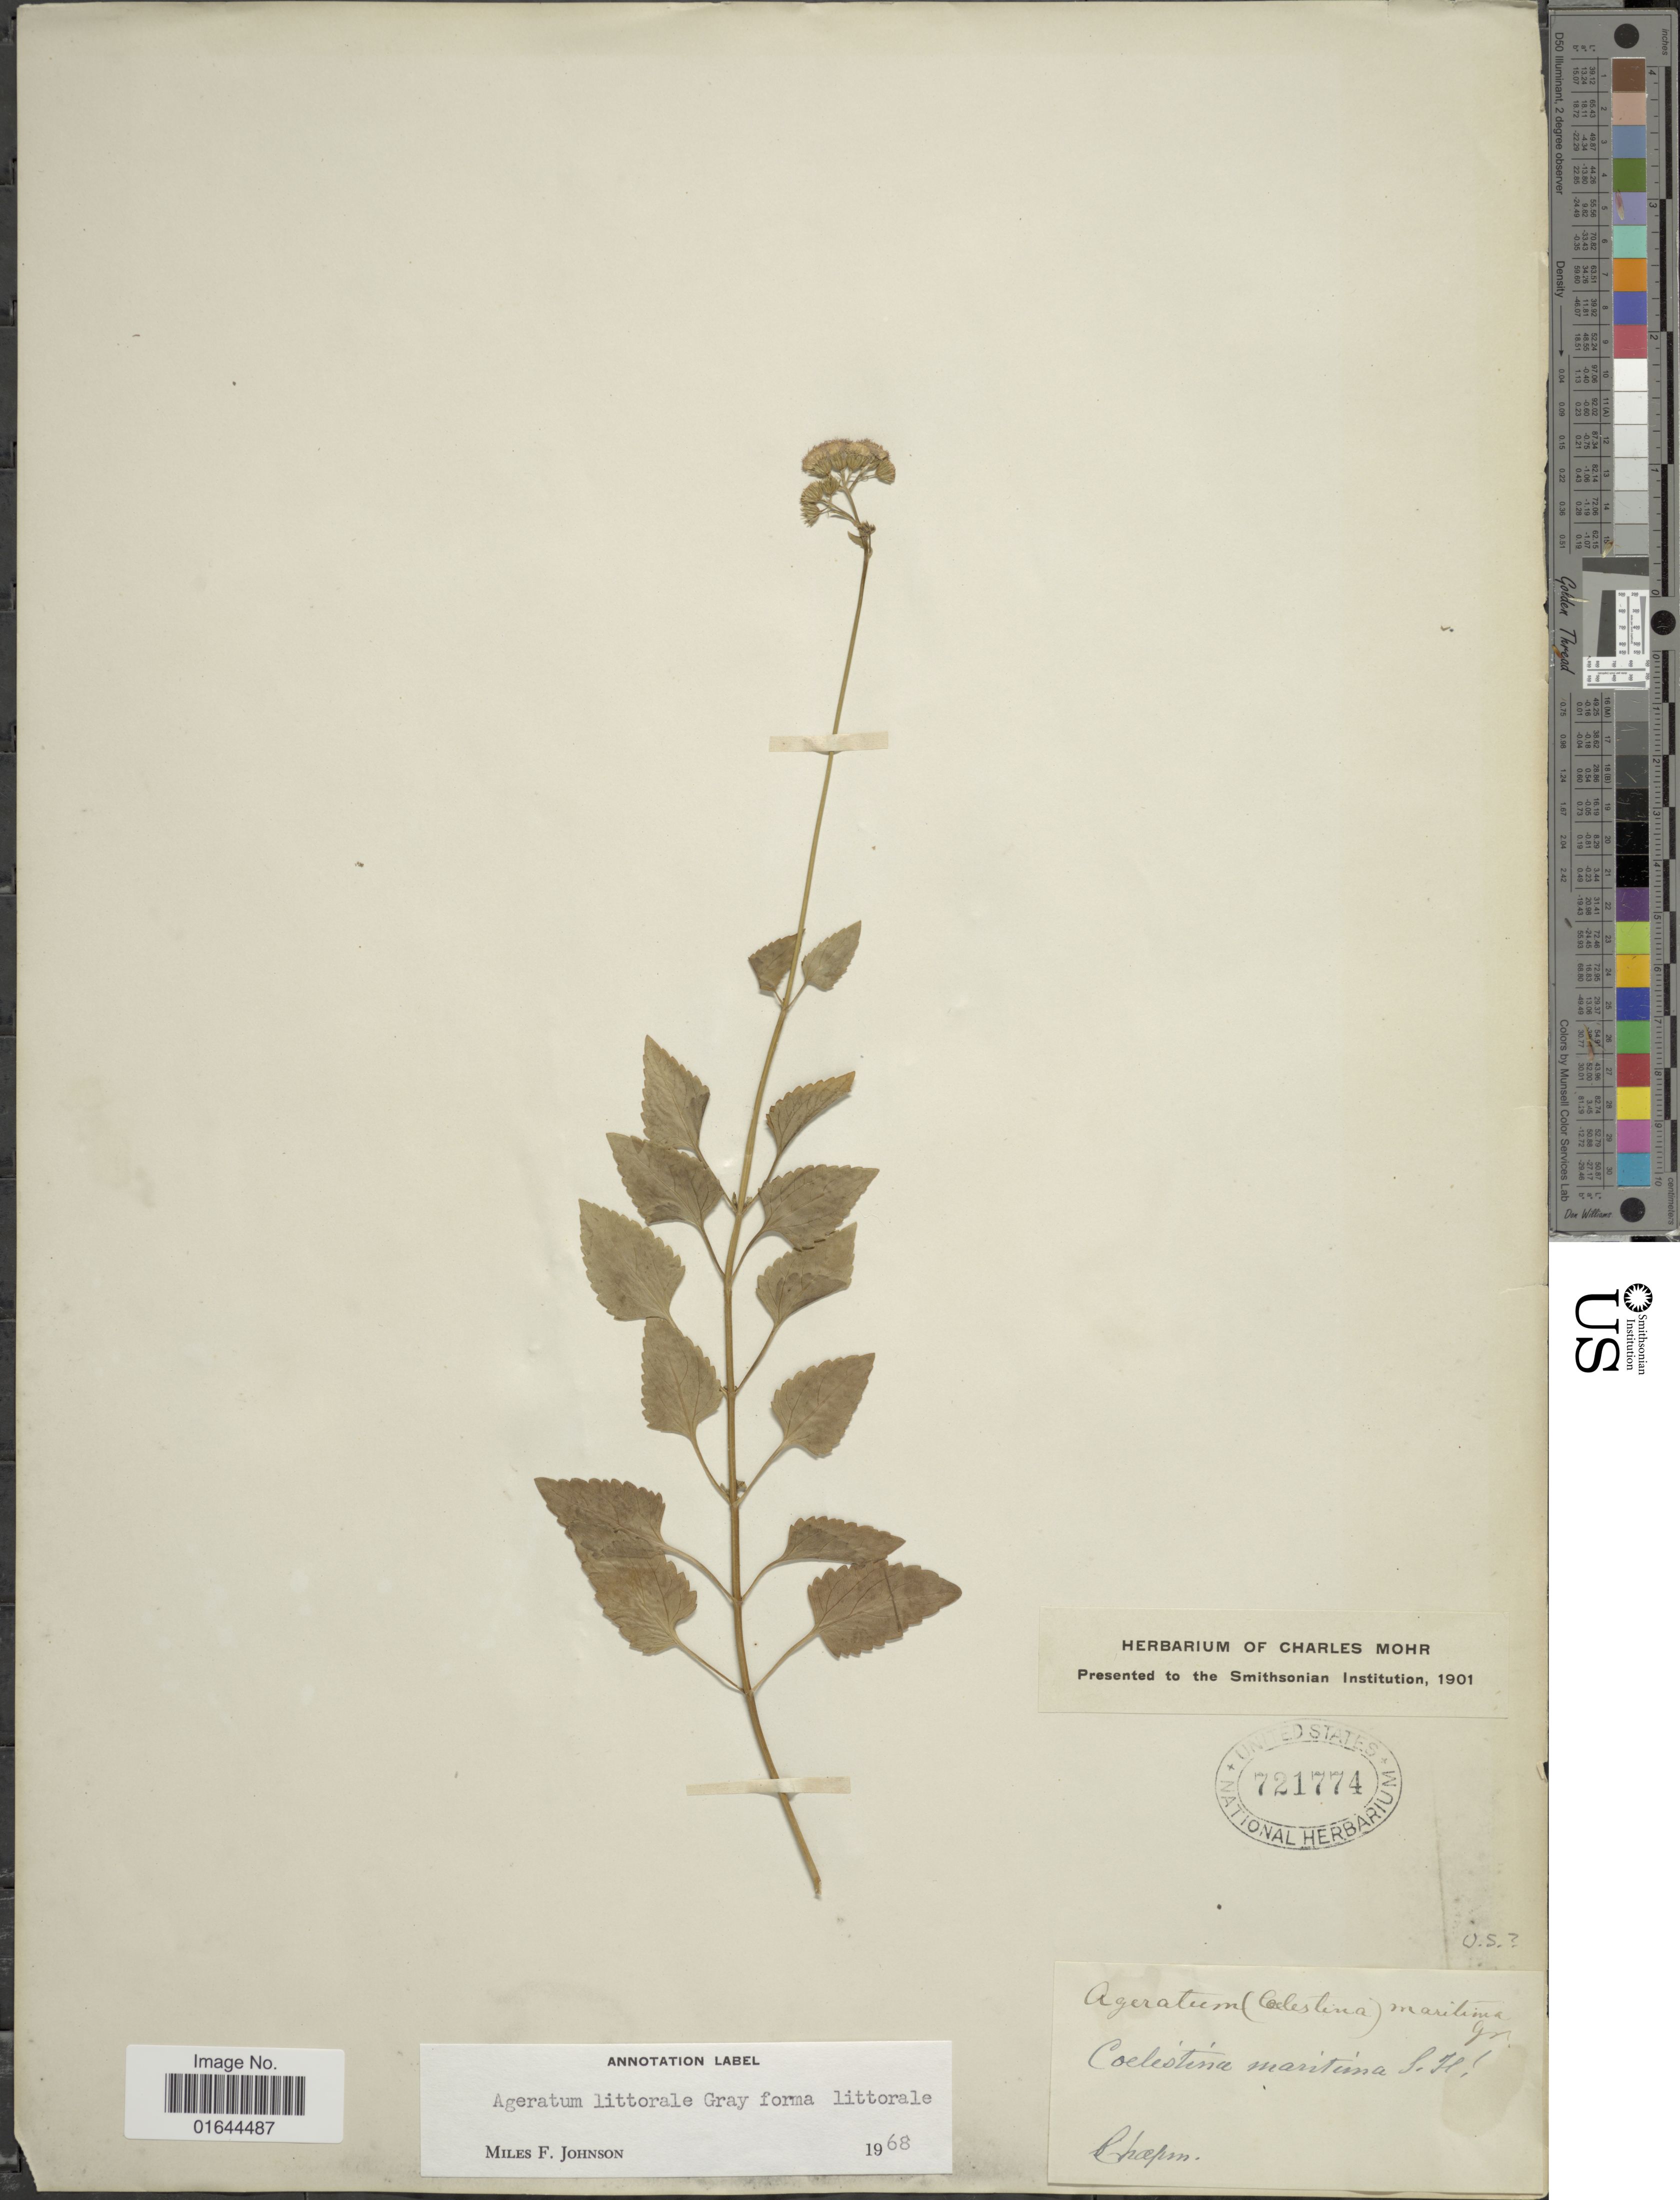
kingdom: Plantae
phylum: Tracheophyta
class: Magnoliopsida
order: Asterales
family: Asteraceae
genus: Ageratum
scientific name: Ageratum littorale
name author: A. Gray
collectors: A. Chapman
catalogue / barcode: US 721774